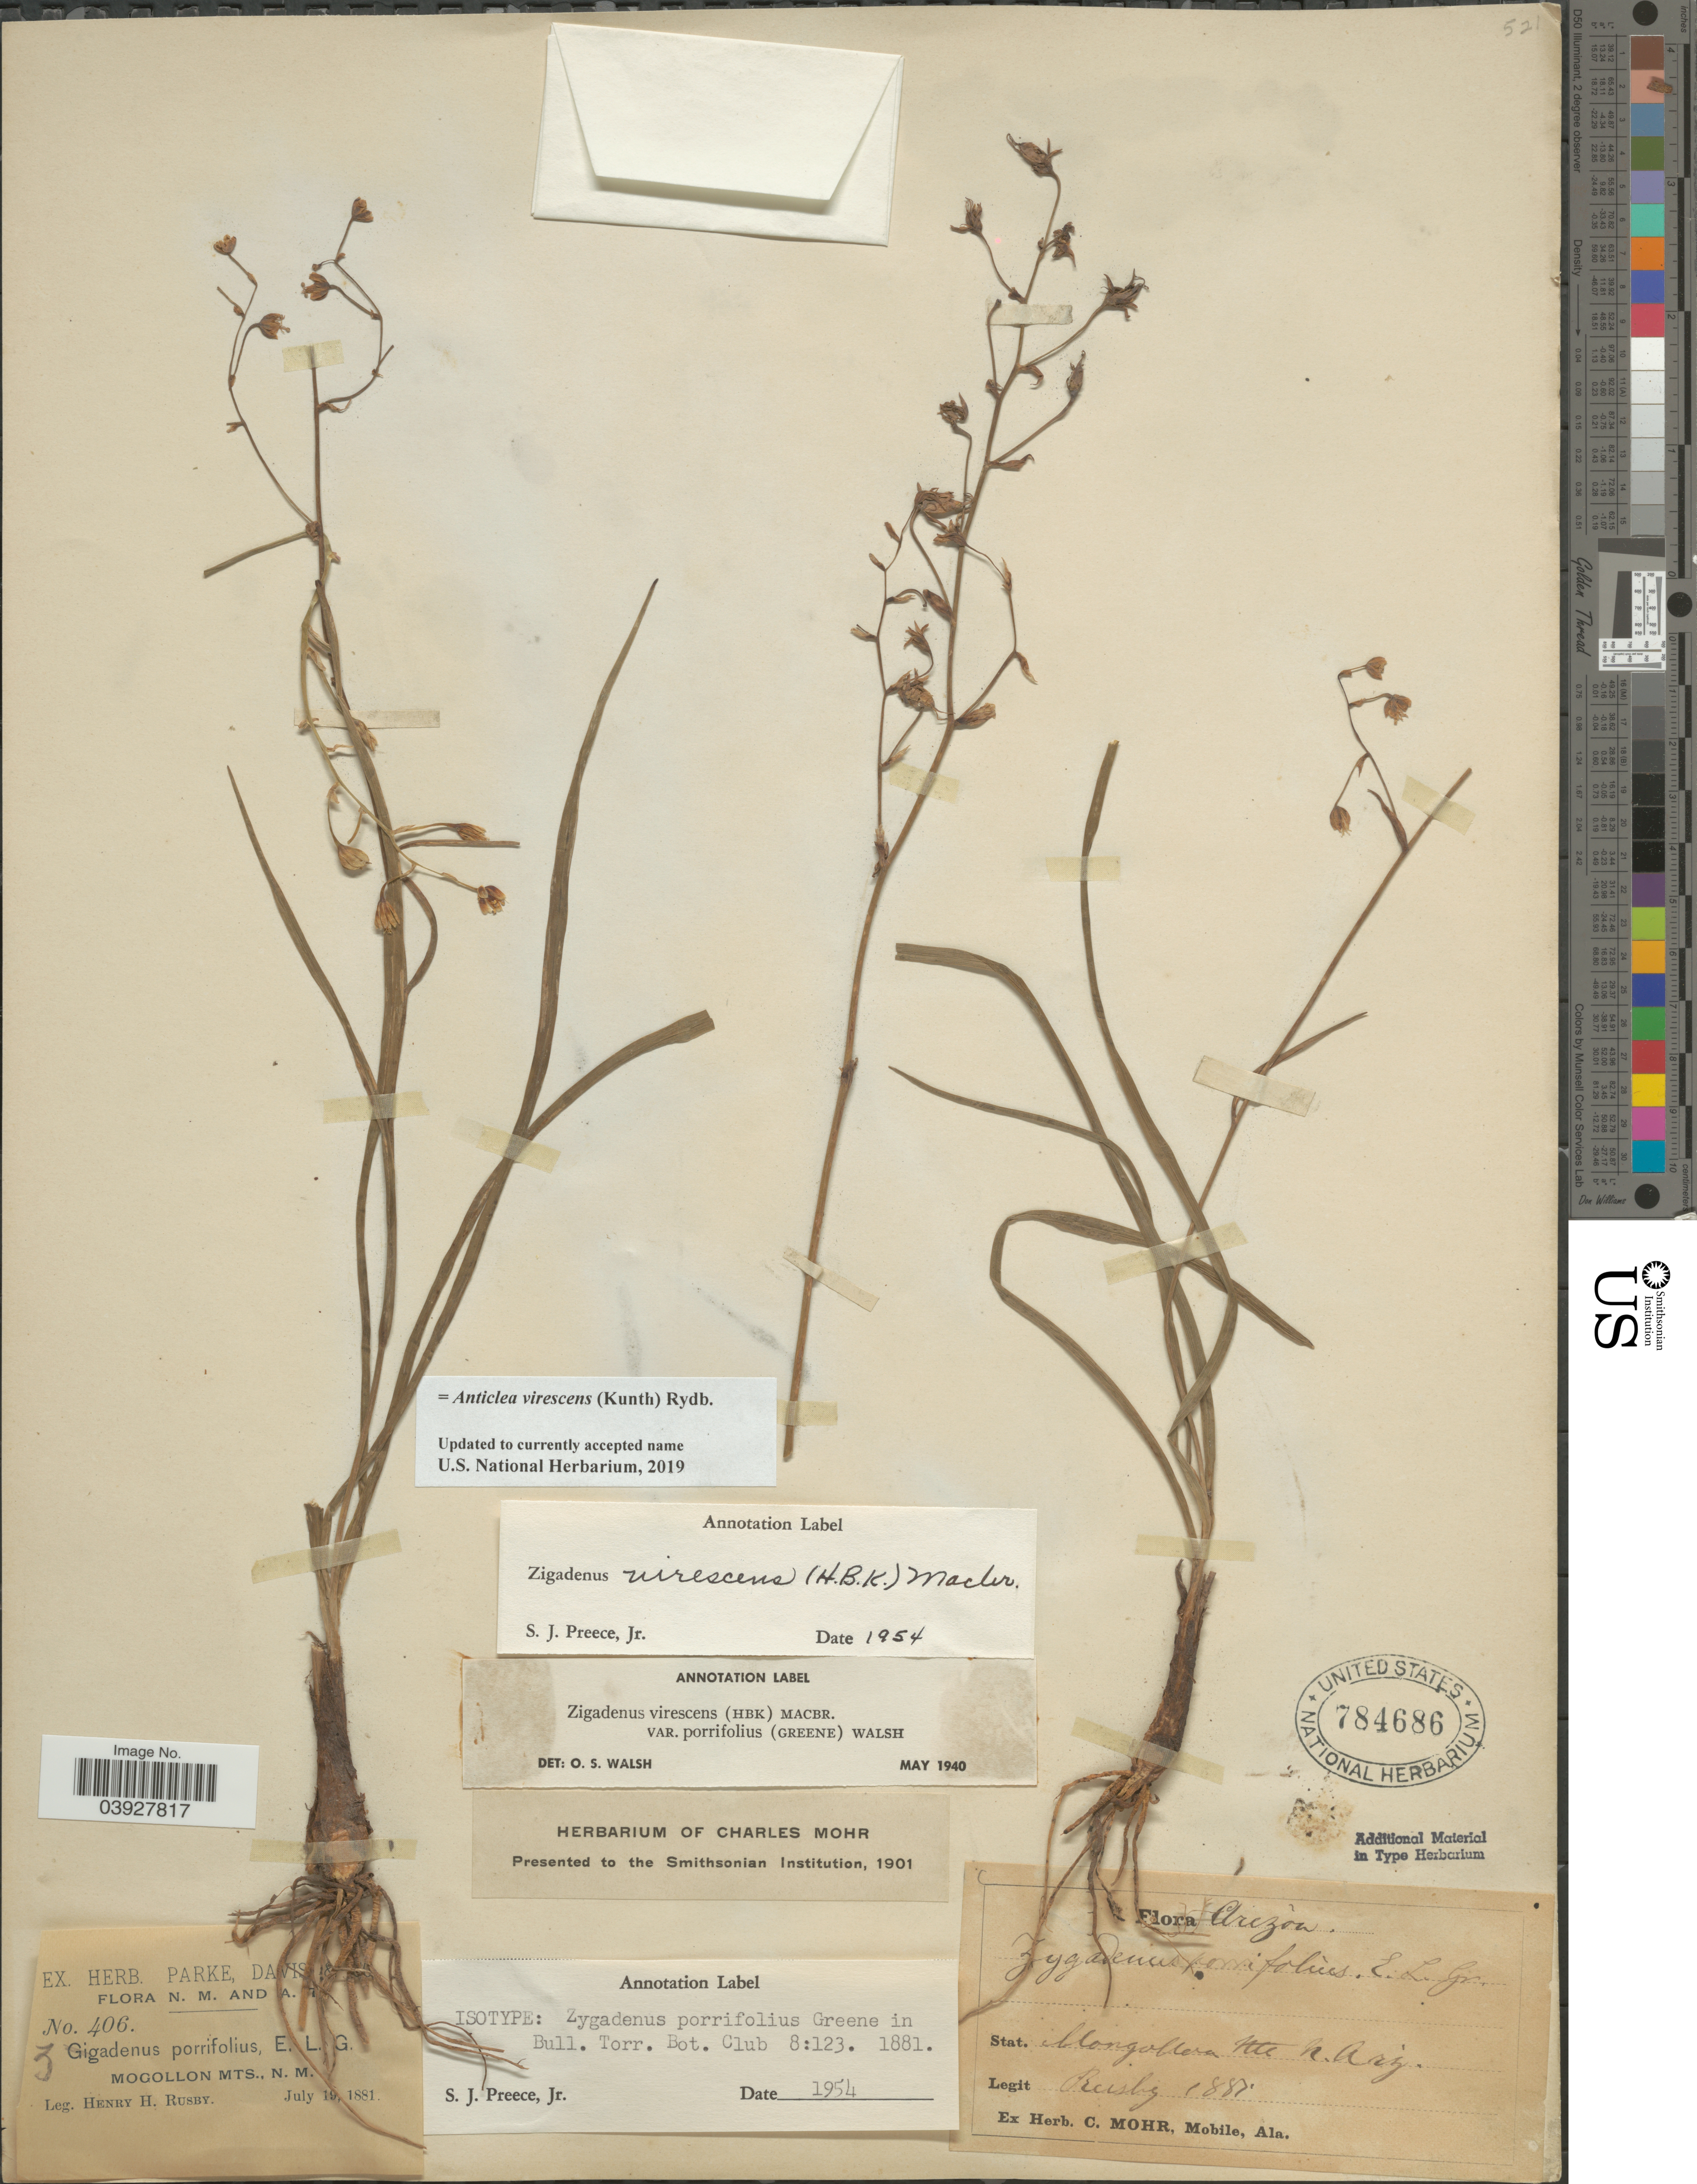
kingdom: Plantae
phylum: Tracheophyta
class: Liliopsida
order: Liliales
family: Melanthiaceae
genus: Anticlea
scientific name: Anticlea virescens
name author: (Kunth) Rydb.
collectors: H. H. Rusby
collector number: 406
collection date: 1881-07-19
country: United States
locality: Mogollon Mts., N.M. N. Ariz.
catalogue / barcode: US 784686